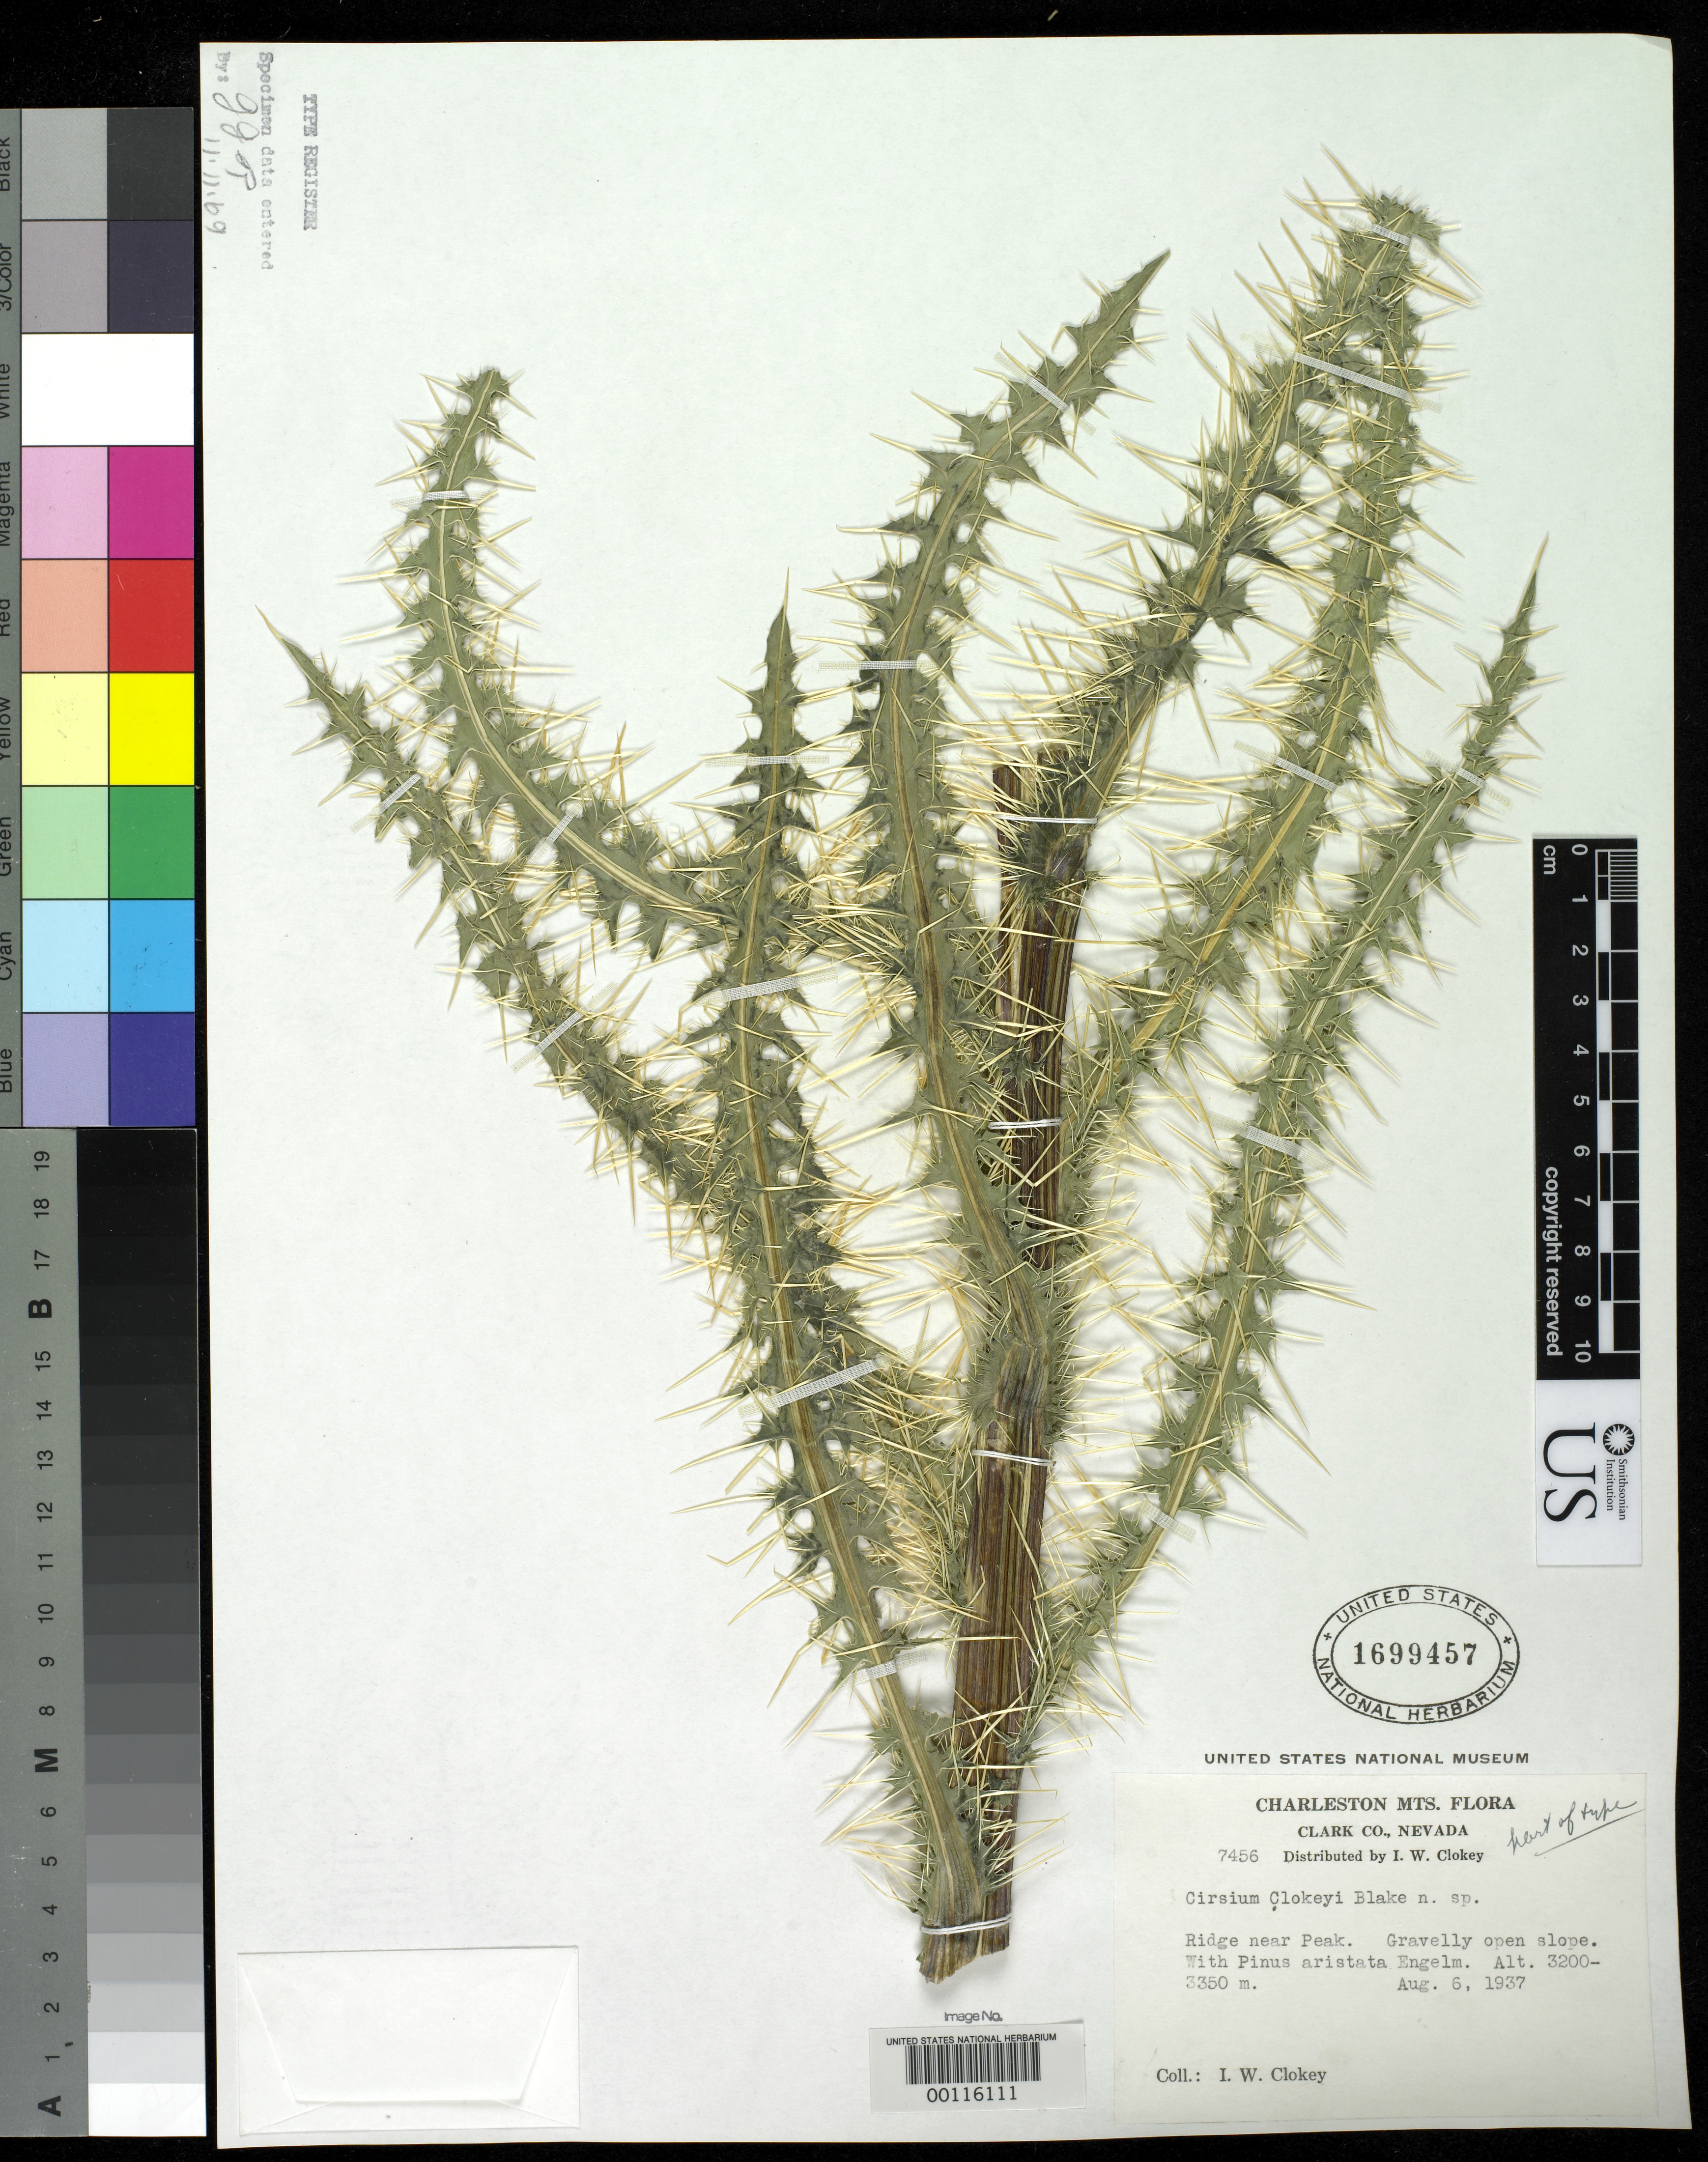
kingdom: Plantae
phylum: Tracheophyta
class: Magnoliopsida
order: Asterales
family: Asteraceae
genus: Cirsium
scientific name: Cirsium clokeyi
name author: S.F. Blake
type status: Holotype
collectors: I. W. Clokey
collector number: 7456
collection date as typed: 06 Aug 1937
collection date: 1937-08-06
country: United States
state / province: Nevada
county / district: Clark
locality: Ridge near Charleston Peak, Charleston Mountains.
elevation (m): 3200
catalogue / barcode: US 1699457